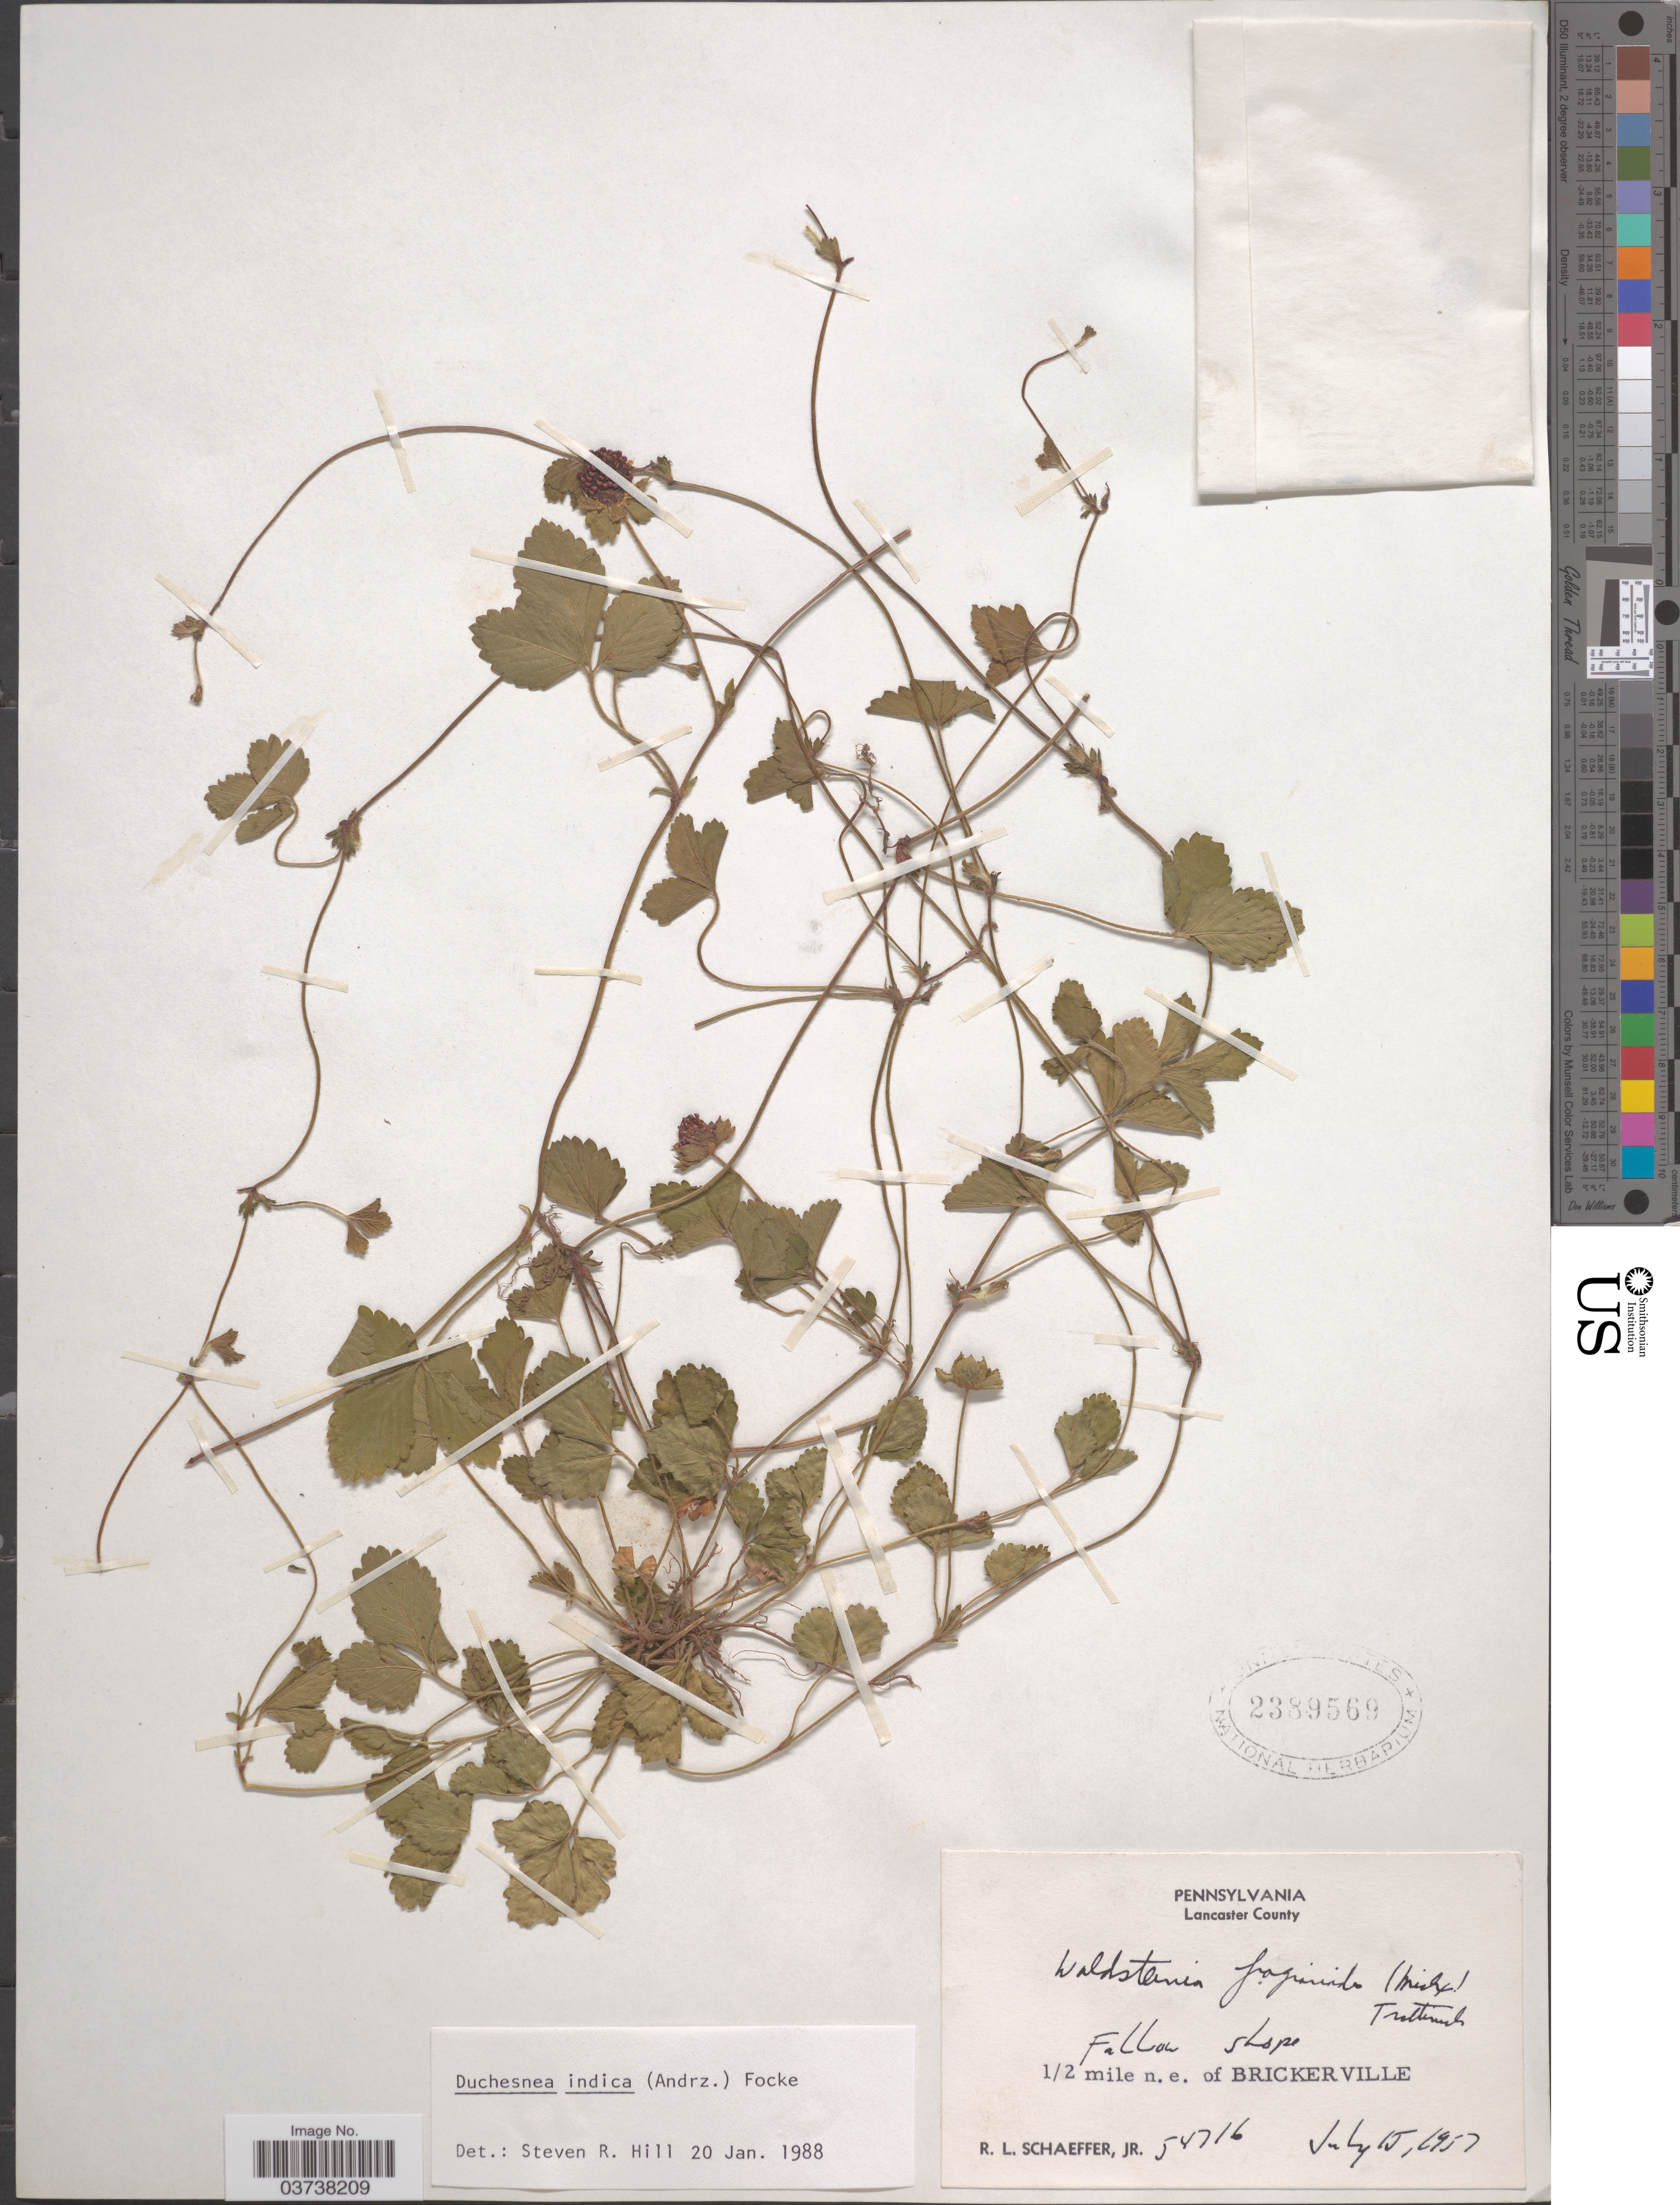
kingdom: Plantae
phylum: Tracheophyta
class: Magnoliopsida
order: Rosales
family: Rosaceae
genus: Potentilla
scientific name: Potentilla indica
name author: (Andrews) Th. Wolf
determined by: Strong, Mark T., (BOT), Smithsonian Institution - National Museum of Natural History (UNITED STATES)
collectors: R. L. Schaeffer Jr.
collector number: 54716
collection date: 1957-07-15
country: United States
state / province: Pennsylvania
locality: Lancaster County. Fallow Slope. 1/2 mile n.e. of Brickerville.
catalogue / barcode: US 2389569